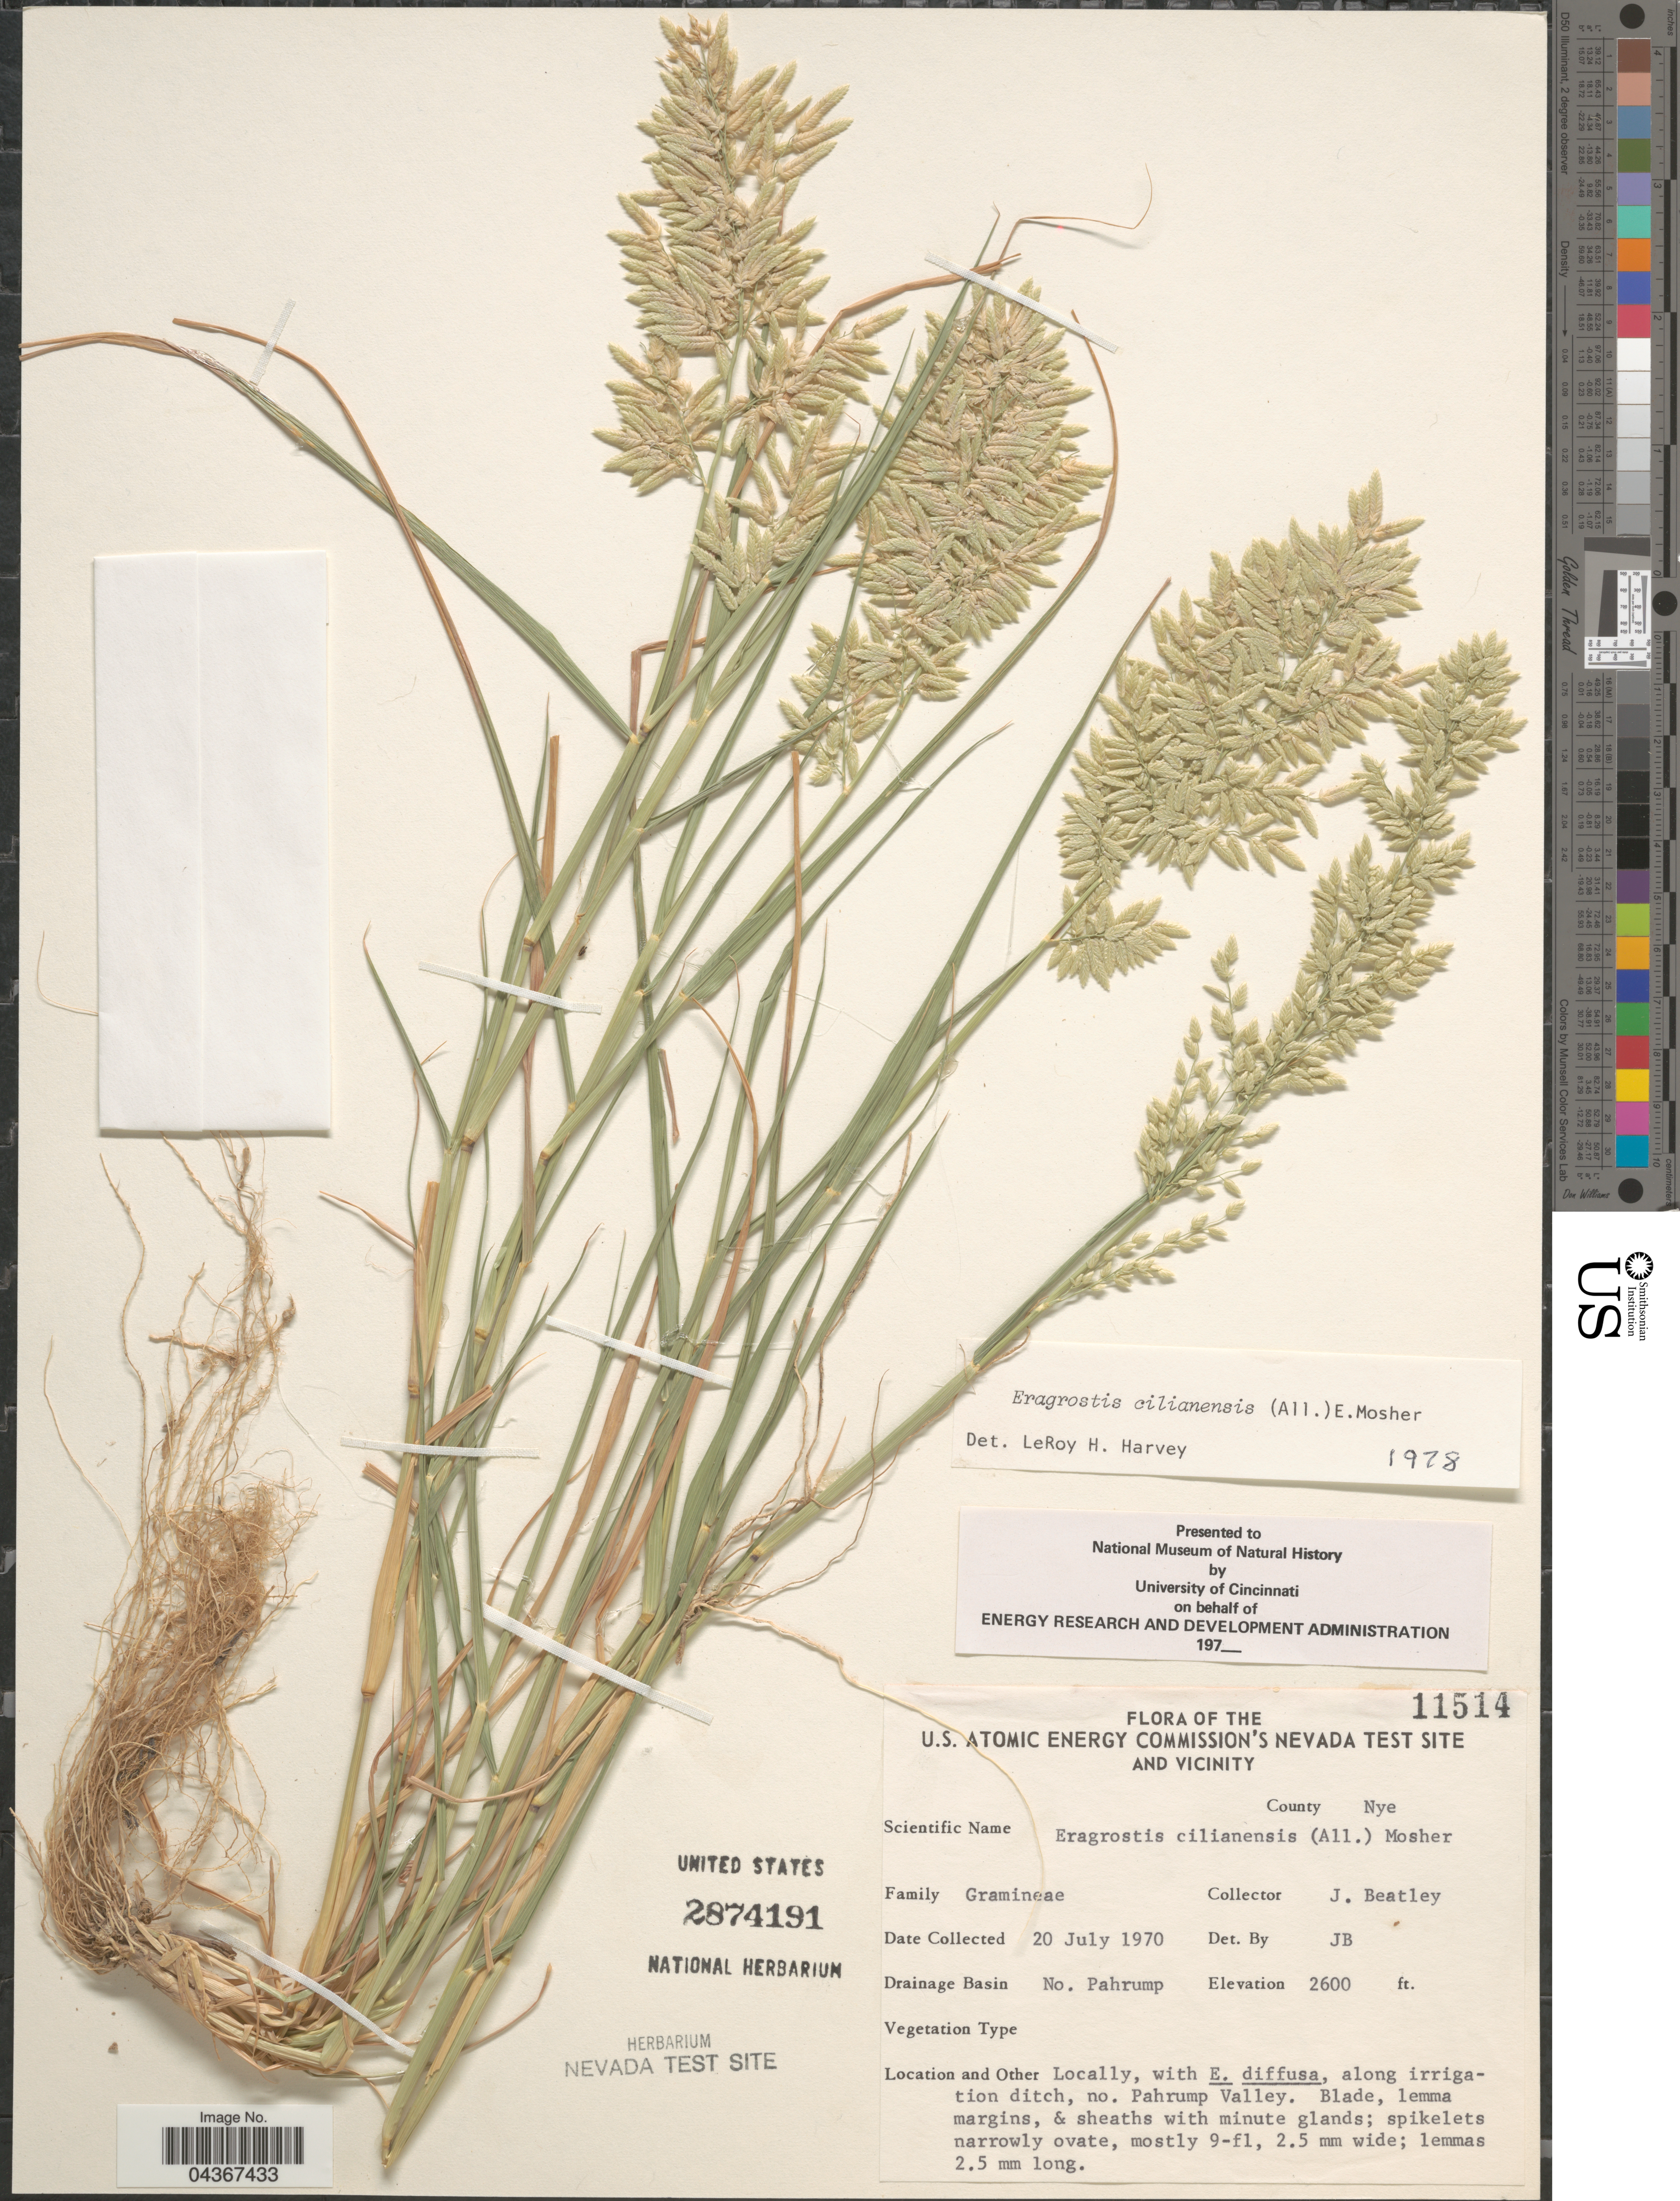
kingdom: Plantae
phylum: Tracheophyta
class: Liliopsida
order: Poales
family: Poaceae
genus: Eragrostis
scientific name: Eragrostis cilianensis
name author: (Bellardi) Vignolo ex Janch.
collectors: J. C. Beatley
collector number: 11514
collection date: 1970-07-20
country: United States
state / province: Nevada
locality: U.S. Atomic Energy Commission's Nevada Test Site and Vicinity. County Nye. Drainage Basin No. Pahrump. Along irrigation ditch, no. Pahrump Valley.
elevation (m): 792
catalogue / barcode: US 2874191